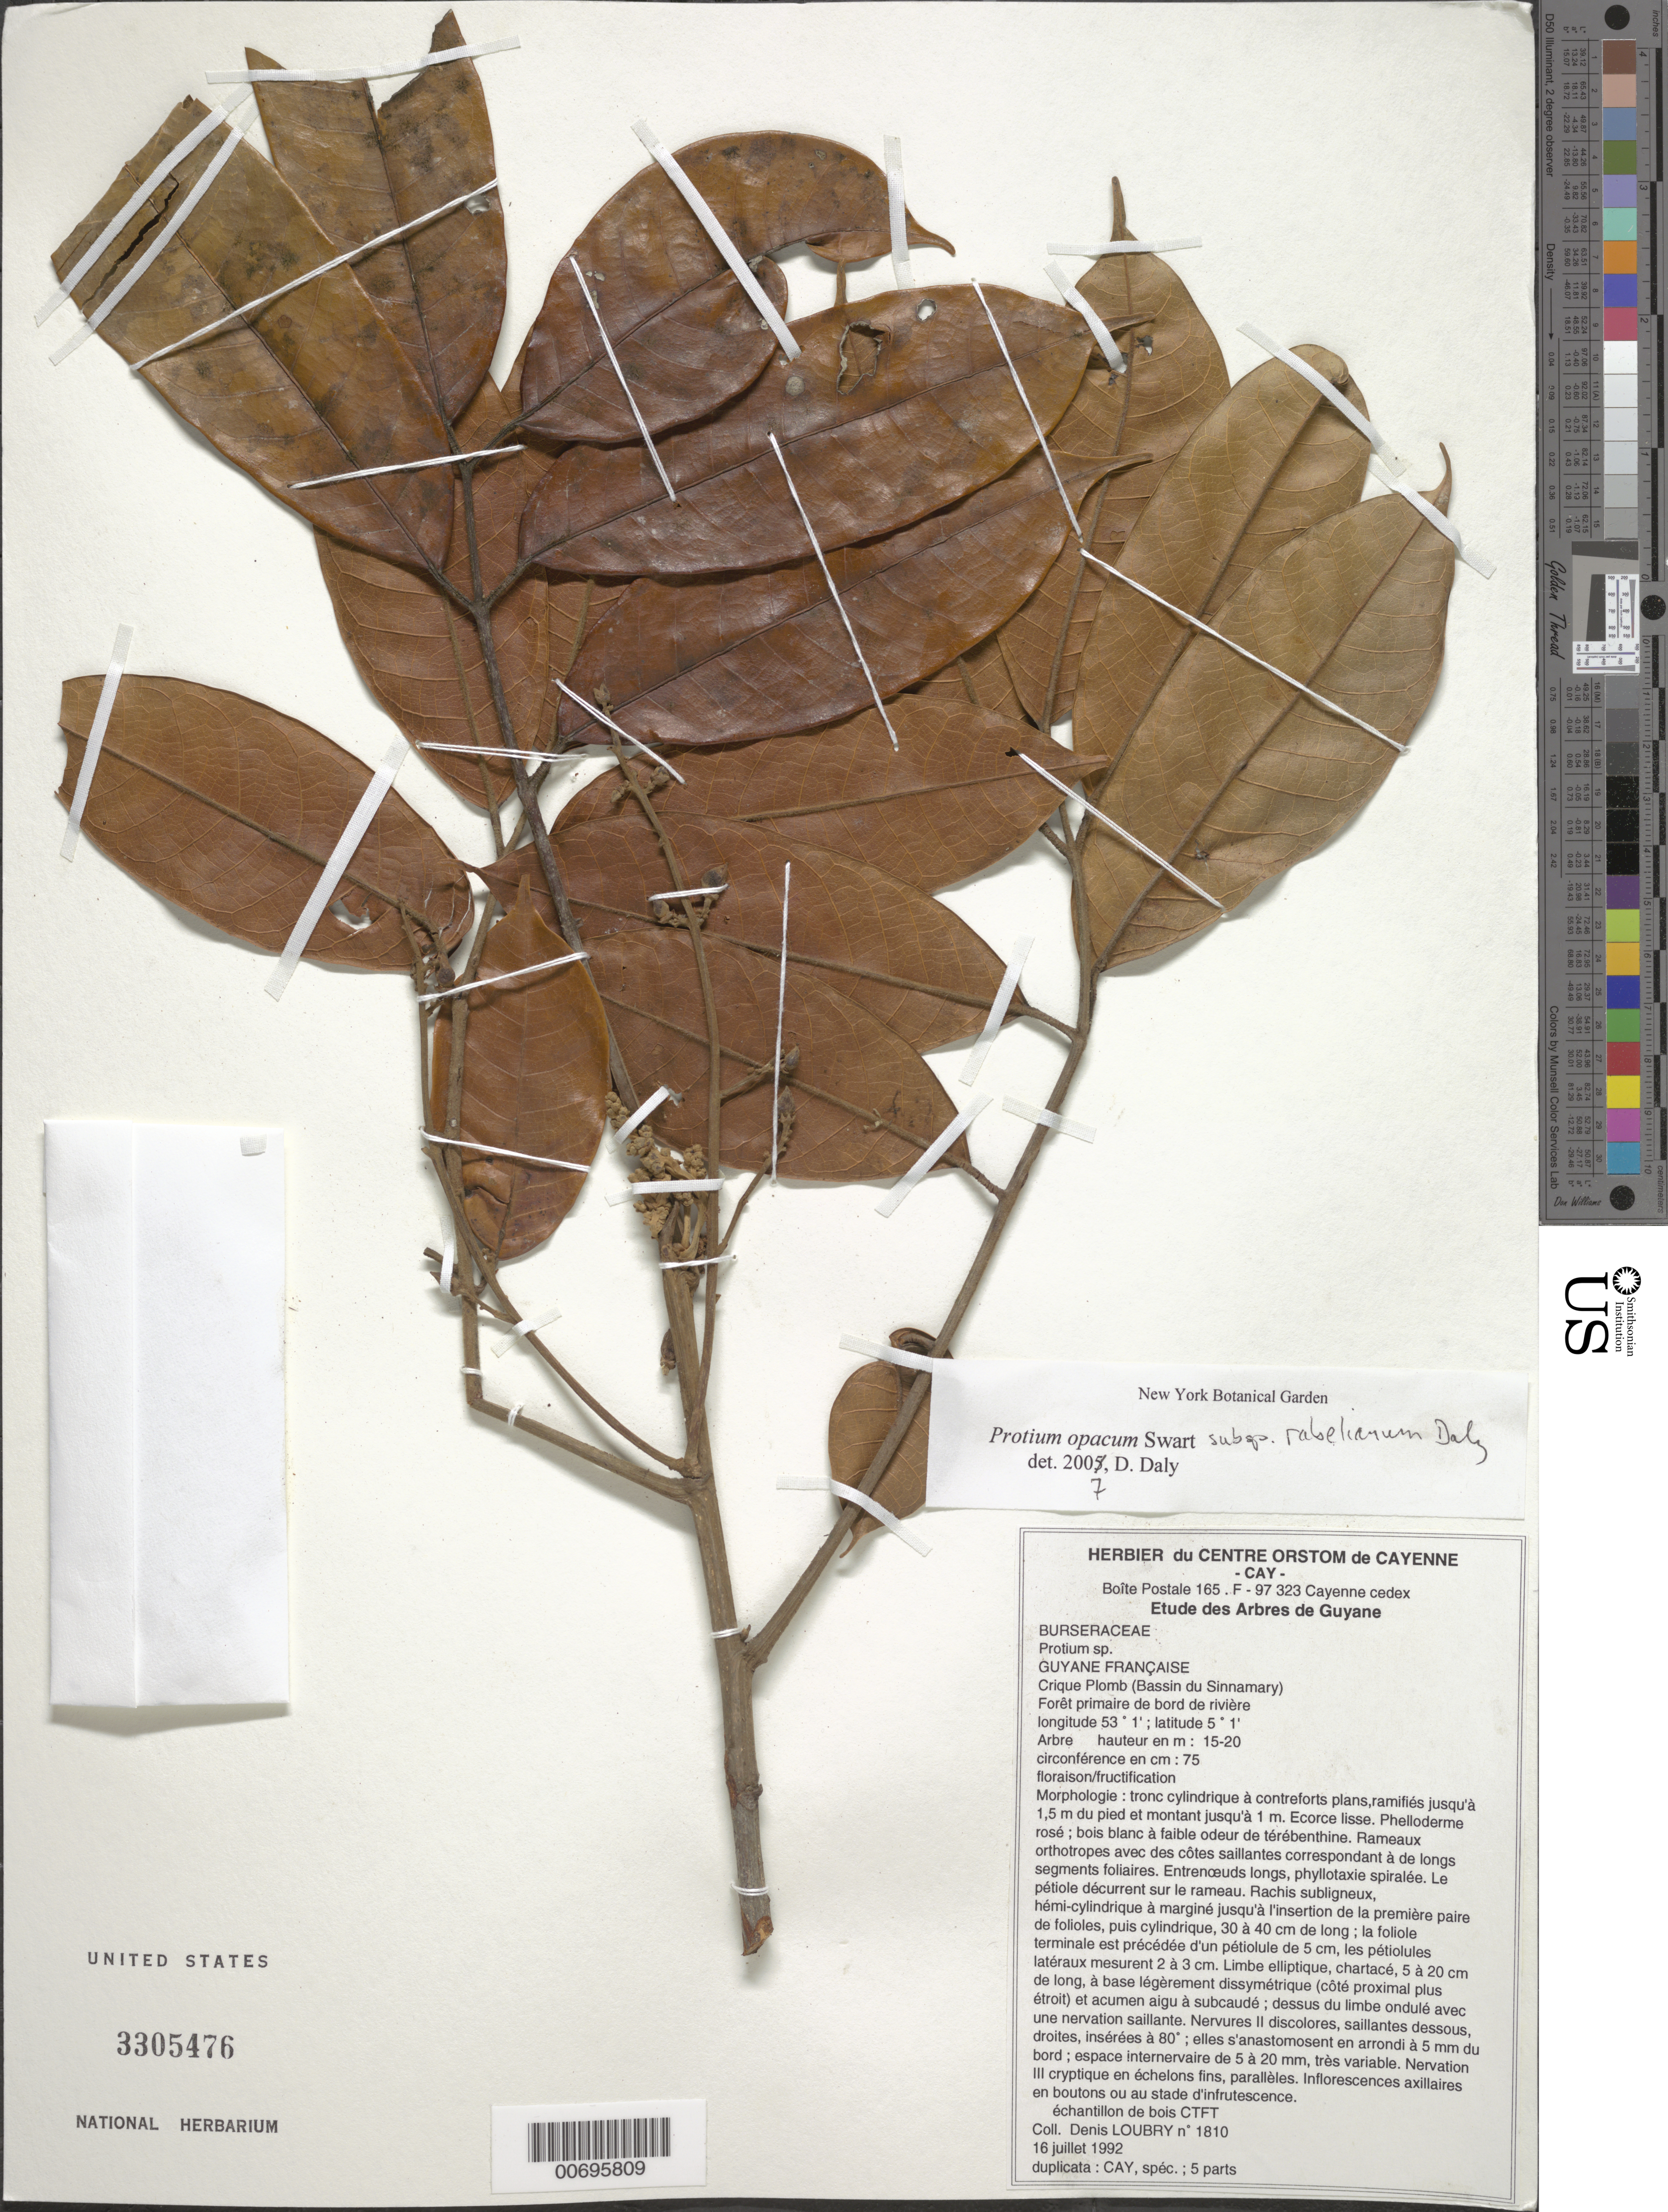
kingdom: Plantae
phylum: Tracheophyta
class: Magnoliopsida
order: Sapindales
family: Burseraceae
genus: Protium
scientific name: Protium opacum subsp. rabelianum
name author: Daly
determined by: Daly, D. C.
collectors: D. Loubry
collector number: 1810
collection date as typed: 16-Jul-92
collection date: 1992-07-16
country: French Guiana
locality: Crique Plomb, Bassin du Sinnamary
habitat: Primary forest along river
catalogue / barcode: US 3305476